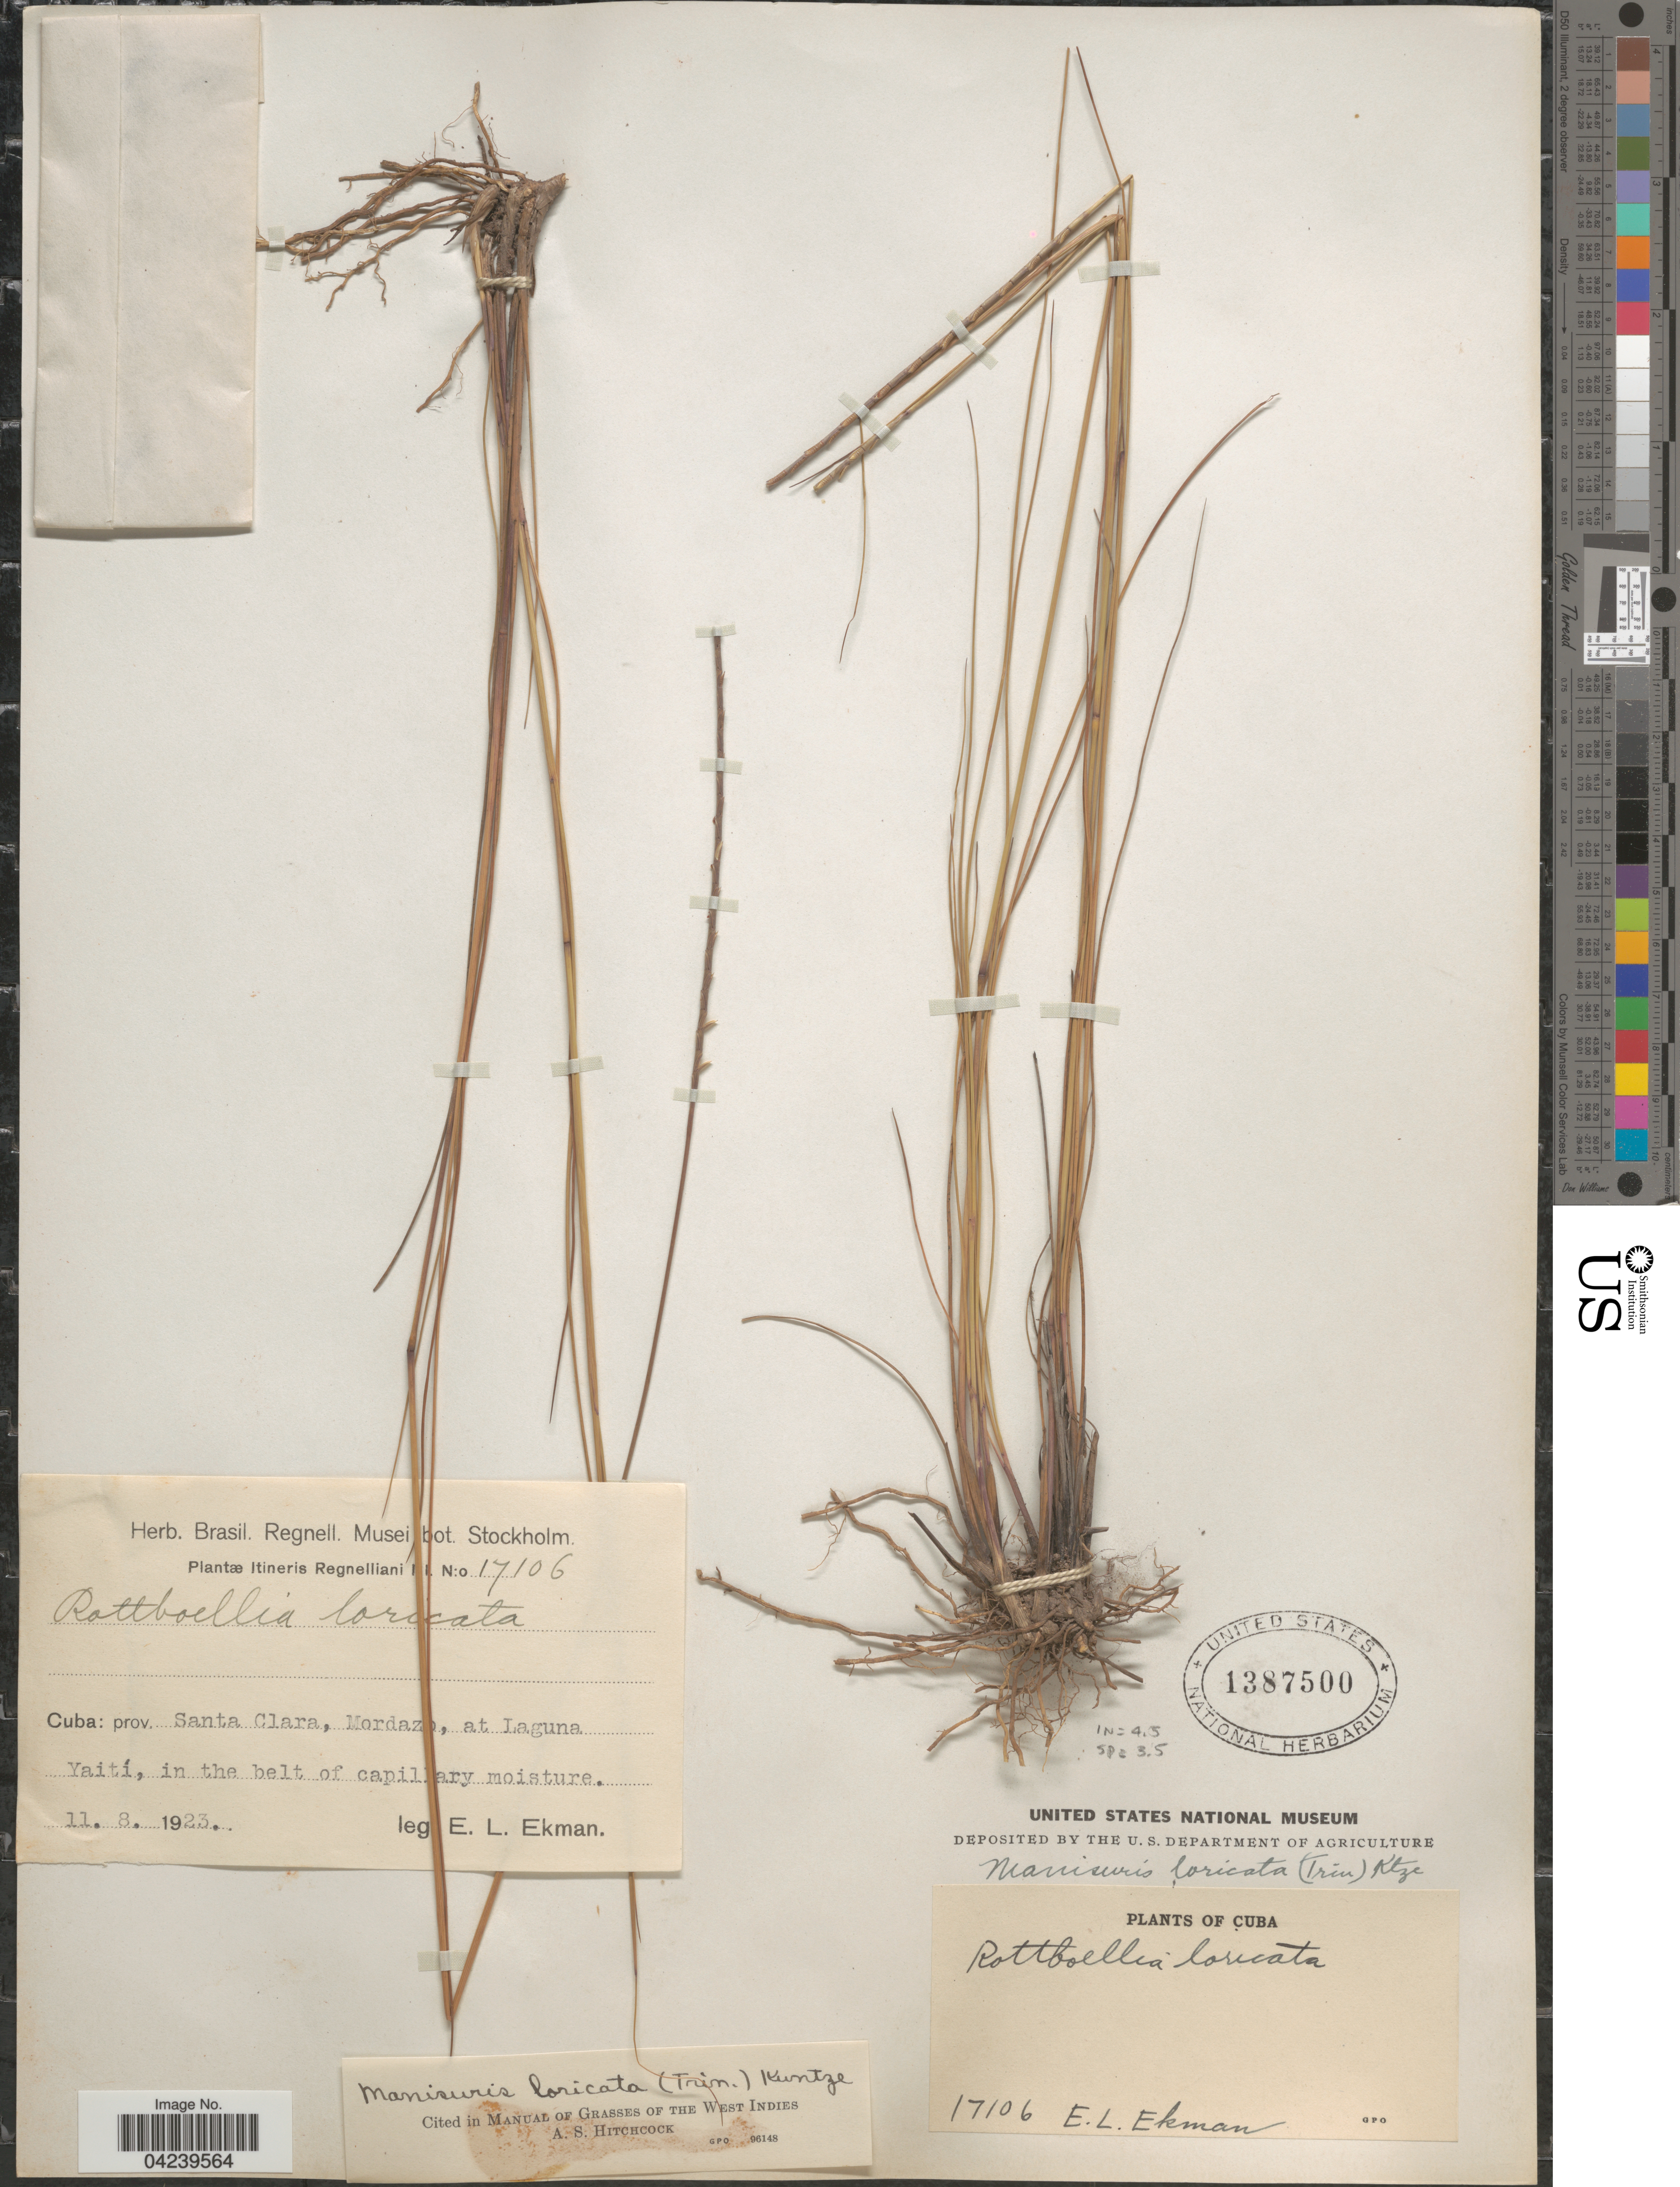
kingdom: Plantae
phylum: Tracheophyta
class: Liliopsida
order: Poales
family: Poaceae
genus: Rhytachne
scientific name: Rhytachne rottboellioides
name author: Desv.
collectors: E. L. Ekman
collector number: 17106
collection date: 1923-08-11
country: Cuba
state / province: Las Villas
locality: Itineris Regnelliani III. Prov. Santa Clara, Mordazo, at Laguna Yaití.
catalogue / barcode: US 1387500